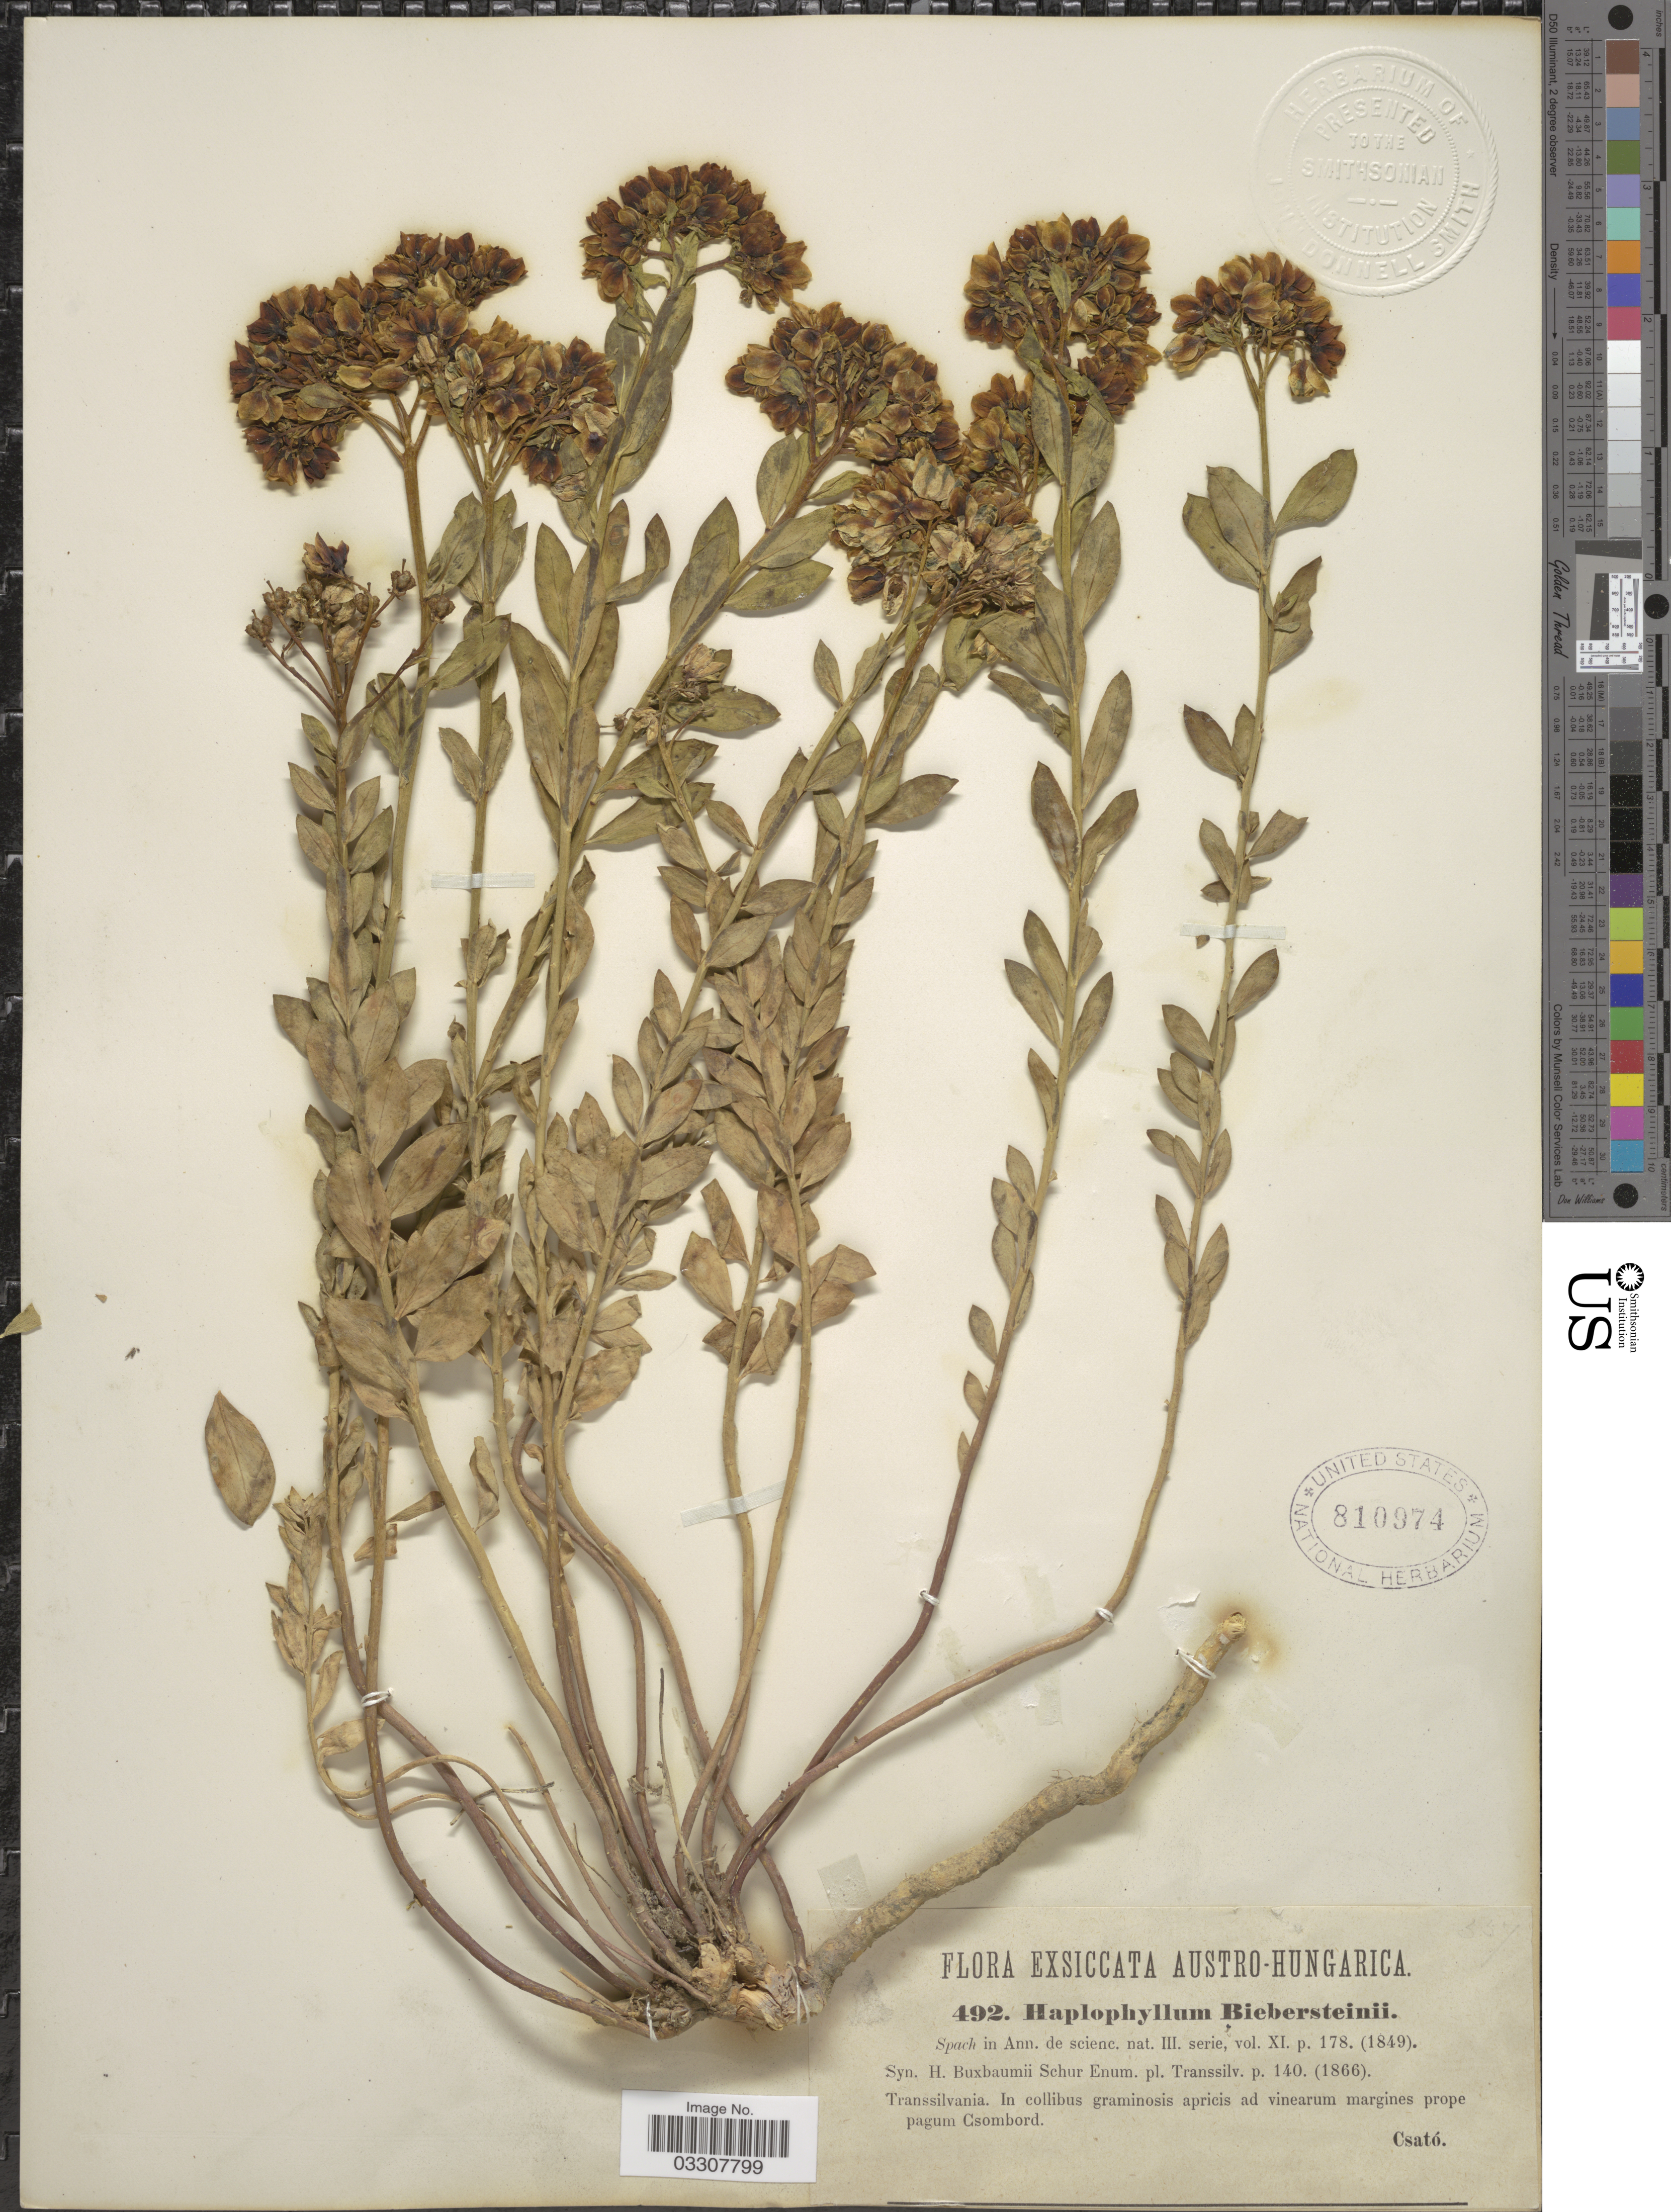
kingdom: Plantae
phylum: Tracheophyta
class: Magnoliopsida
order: Sapindales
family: Rutaceae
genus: Haplophyllum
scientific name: Haplophyllum suaveolens var. suaveolens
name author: (DC.) G. Don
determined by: Strong, Mark T., (BOT), Smithsonian Institution - National Museum of Natural History (UNITED STATES)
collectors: Csató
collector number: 492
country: Romania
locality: Austro-Hungarica. Transsilvania. In collibus graminosis apricis ad vinearum margines prope pagum Csombord.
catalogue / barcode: US 810974